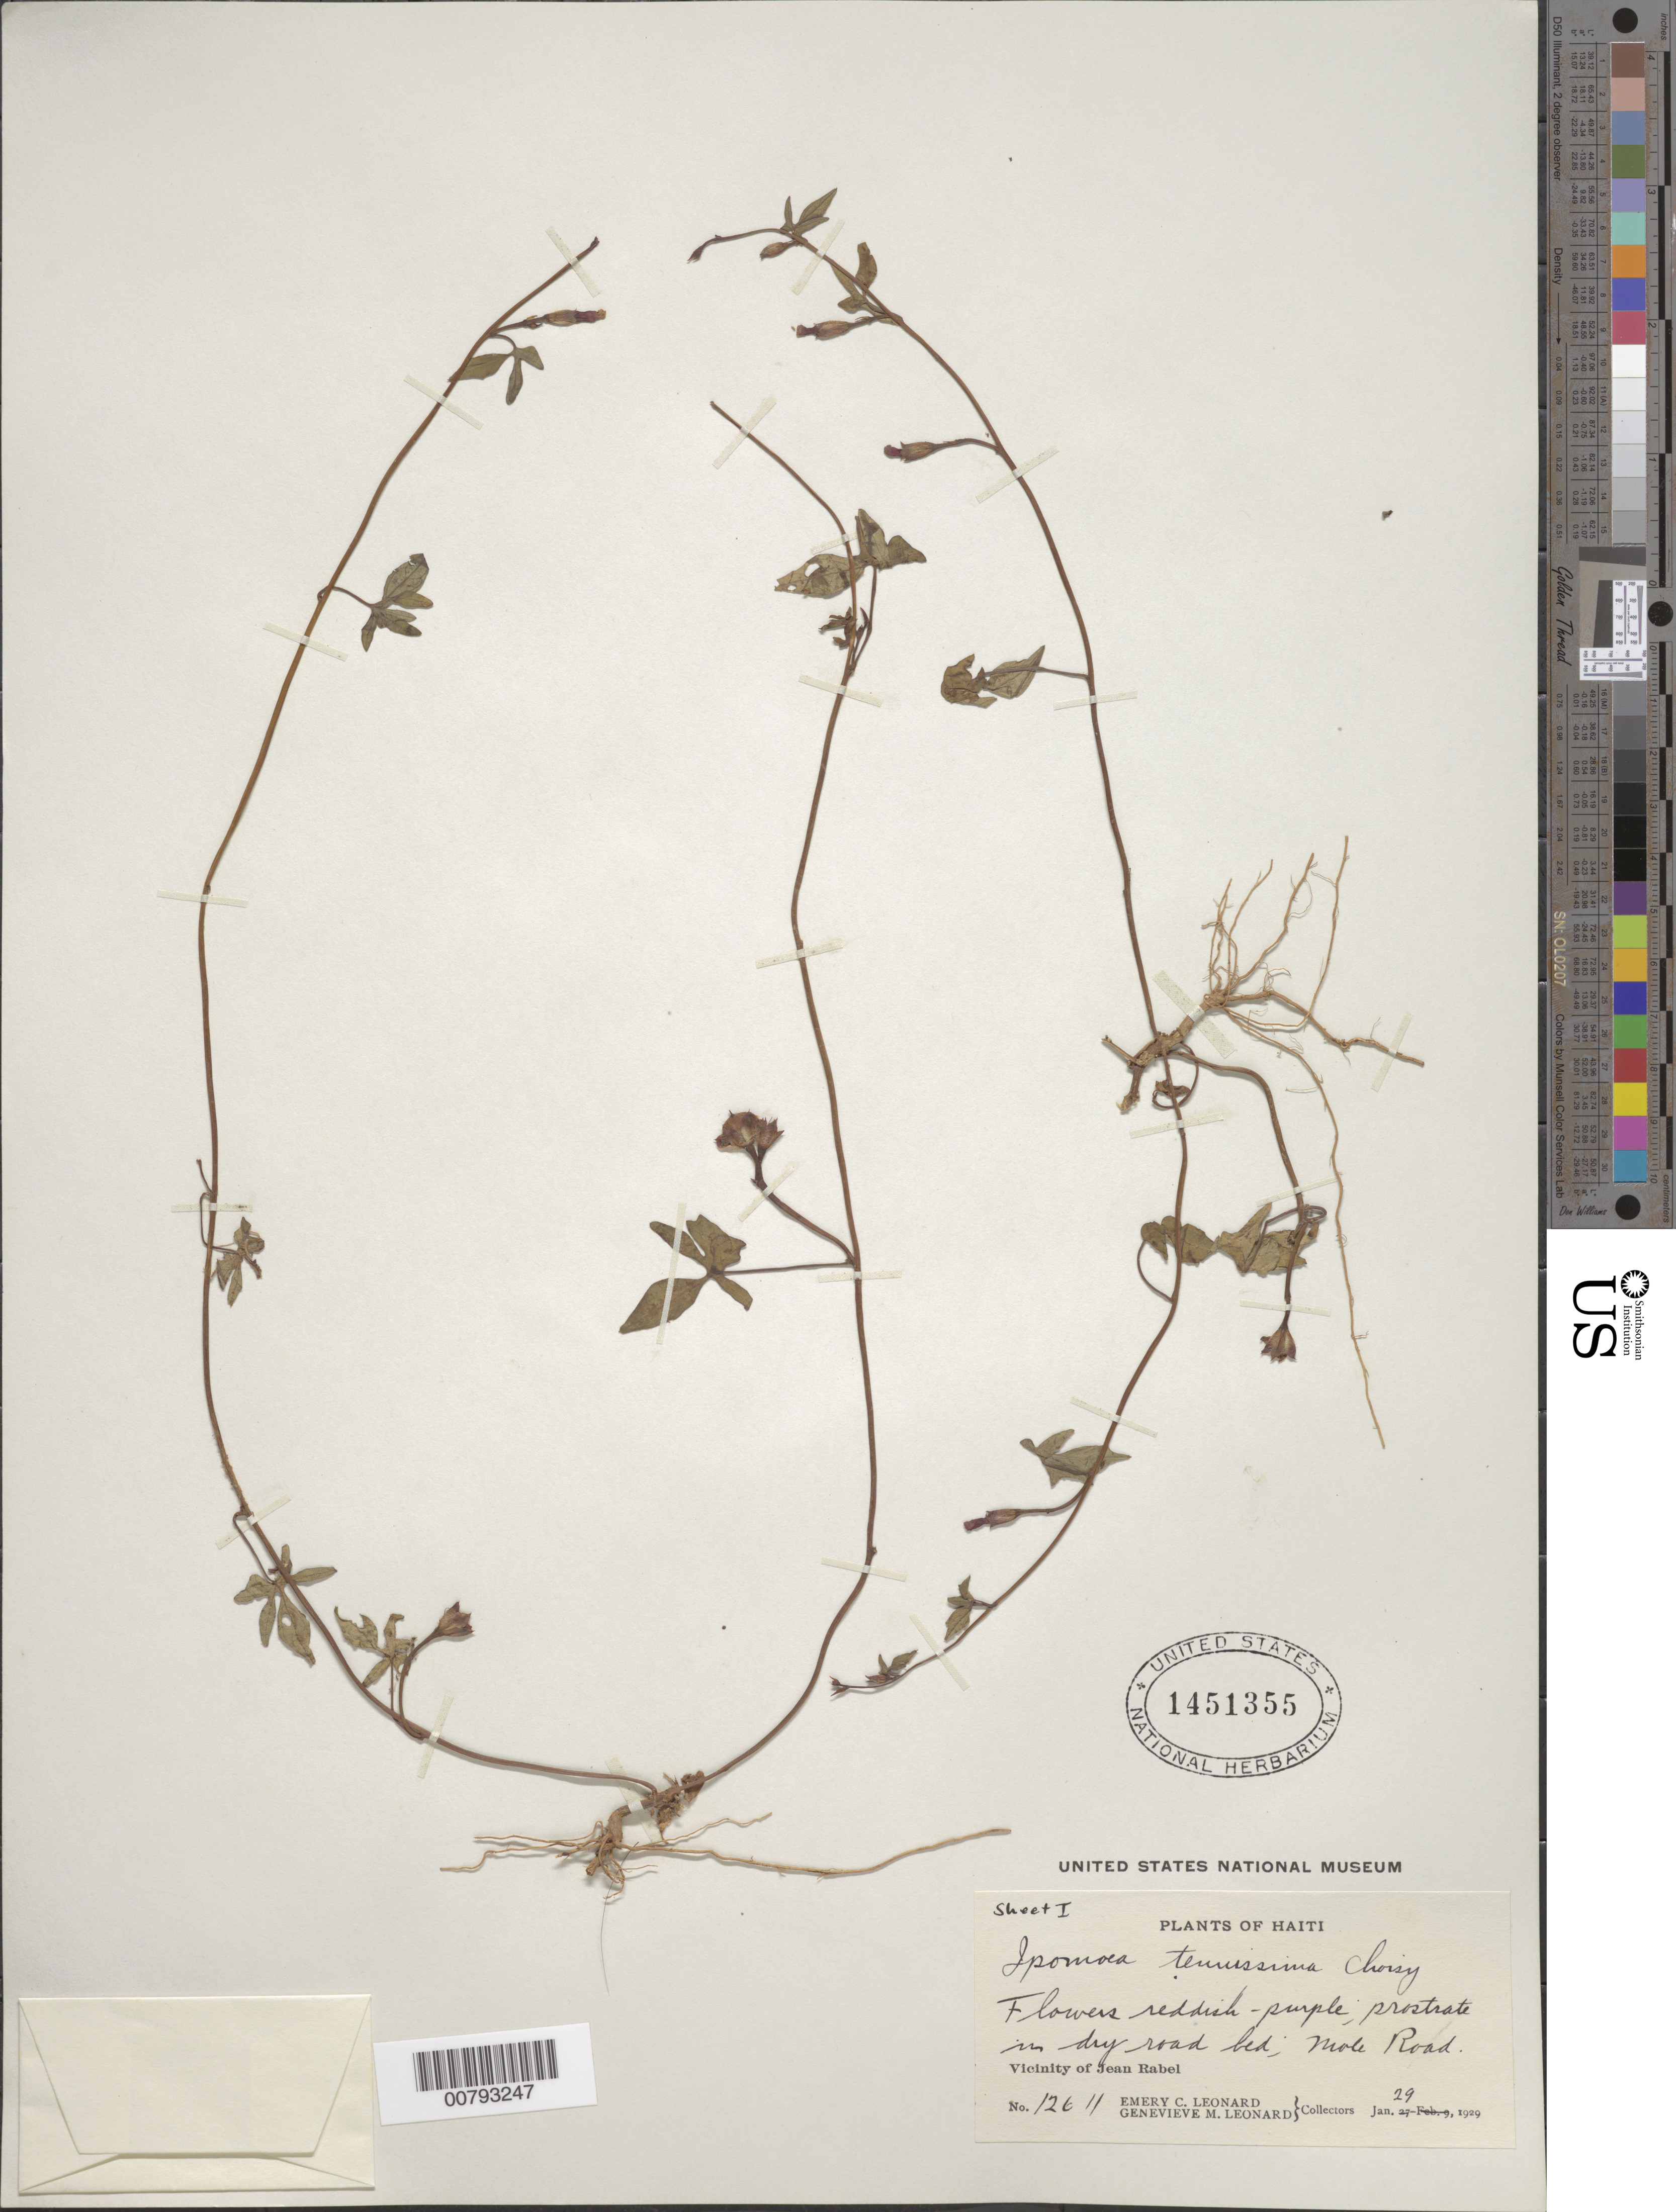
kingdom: Plantae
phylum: Tracheophyta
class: Magnoliopsida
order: Solanales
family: Convolvulaceae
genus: Ipomoea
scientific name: Ipomoea triloba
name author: L.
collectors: E. C. Leonard & G. M. Leonard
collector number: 12611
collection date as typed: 29 Jan 1929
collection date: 1929-01-29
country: Haiti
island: Hispaniola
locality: Vicinity of Jean Rabel, Mole Road.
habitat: In dry road bed.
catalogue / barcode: US 1451355